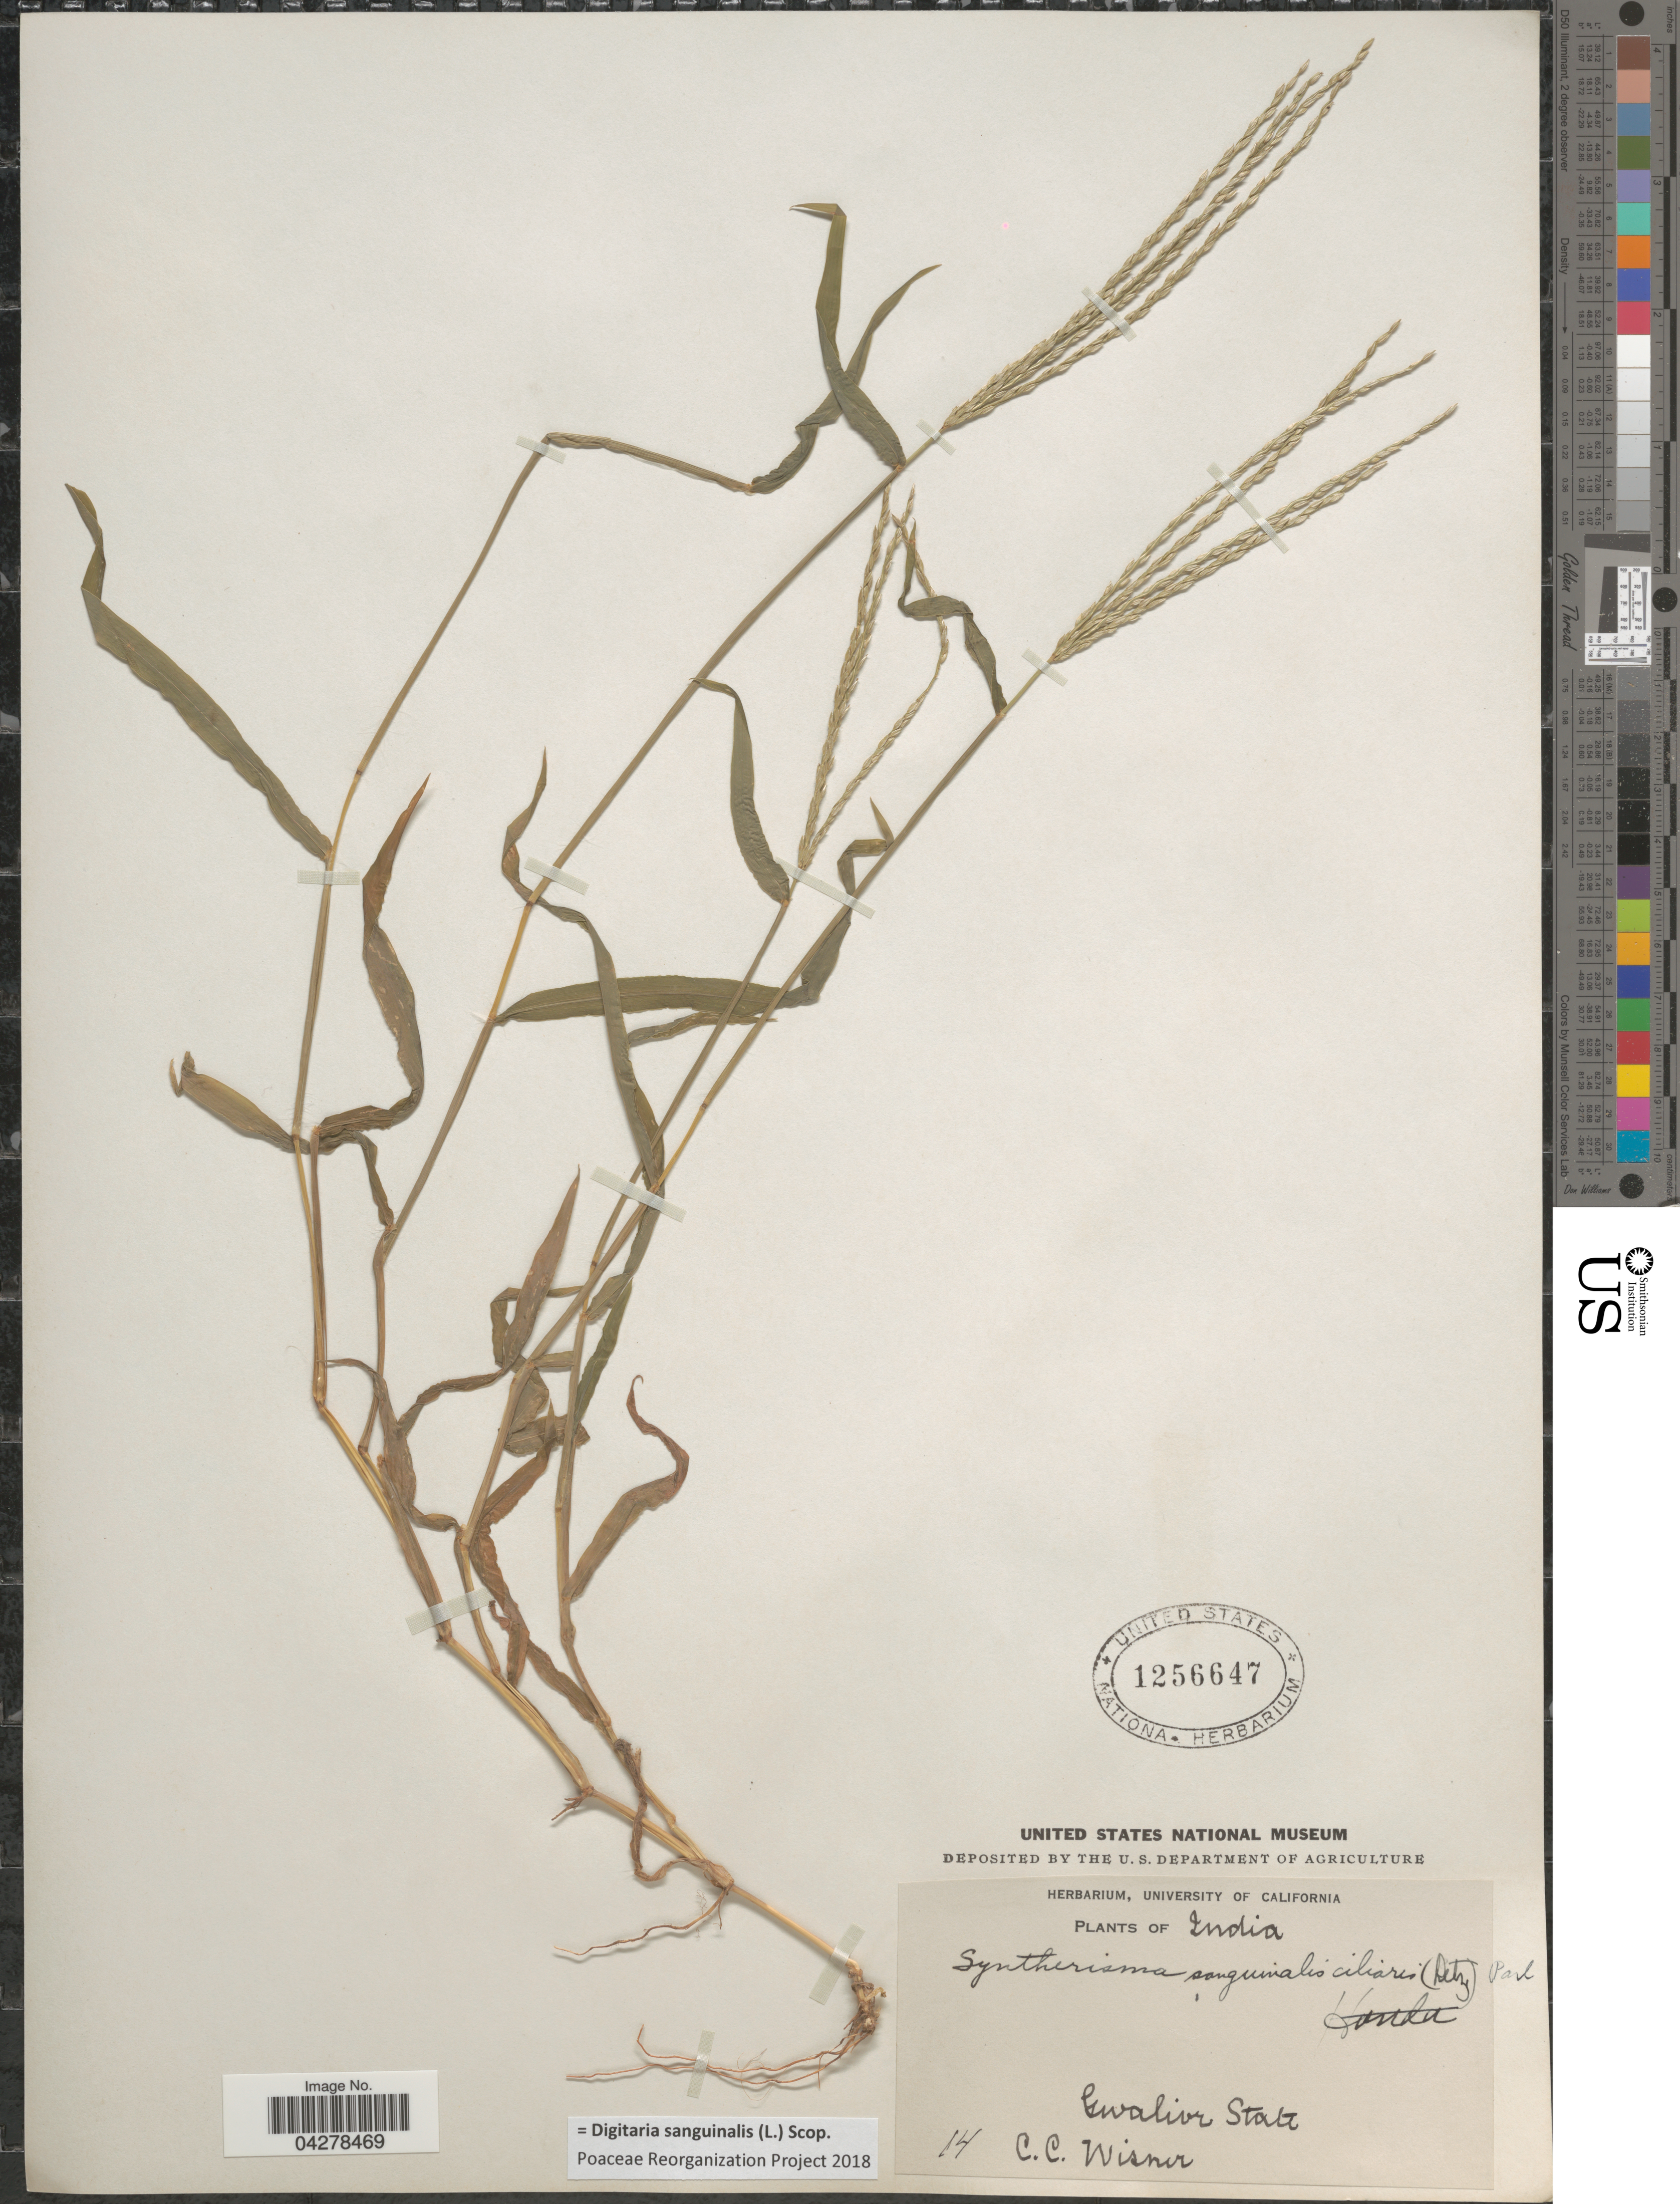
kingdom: Plantae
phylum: Tracheophyta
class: Liliopsida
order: Poales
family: Poaceae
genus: Digitaria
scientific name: Digitaria sanguinalis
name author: (L.) Scop.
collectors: C. Wisner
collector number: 14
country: India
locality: Gwalior State.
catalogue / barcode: US 1256647